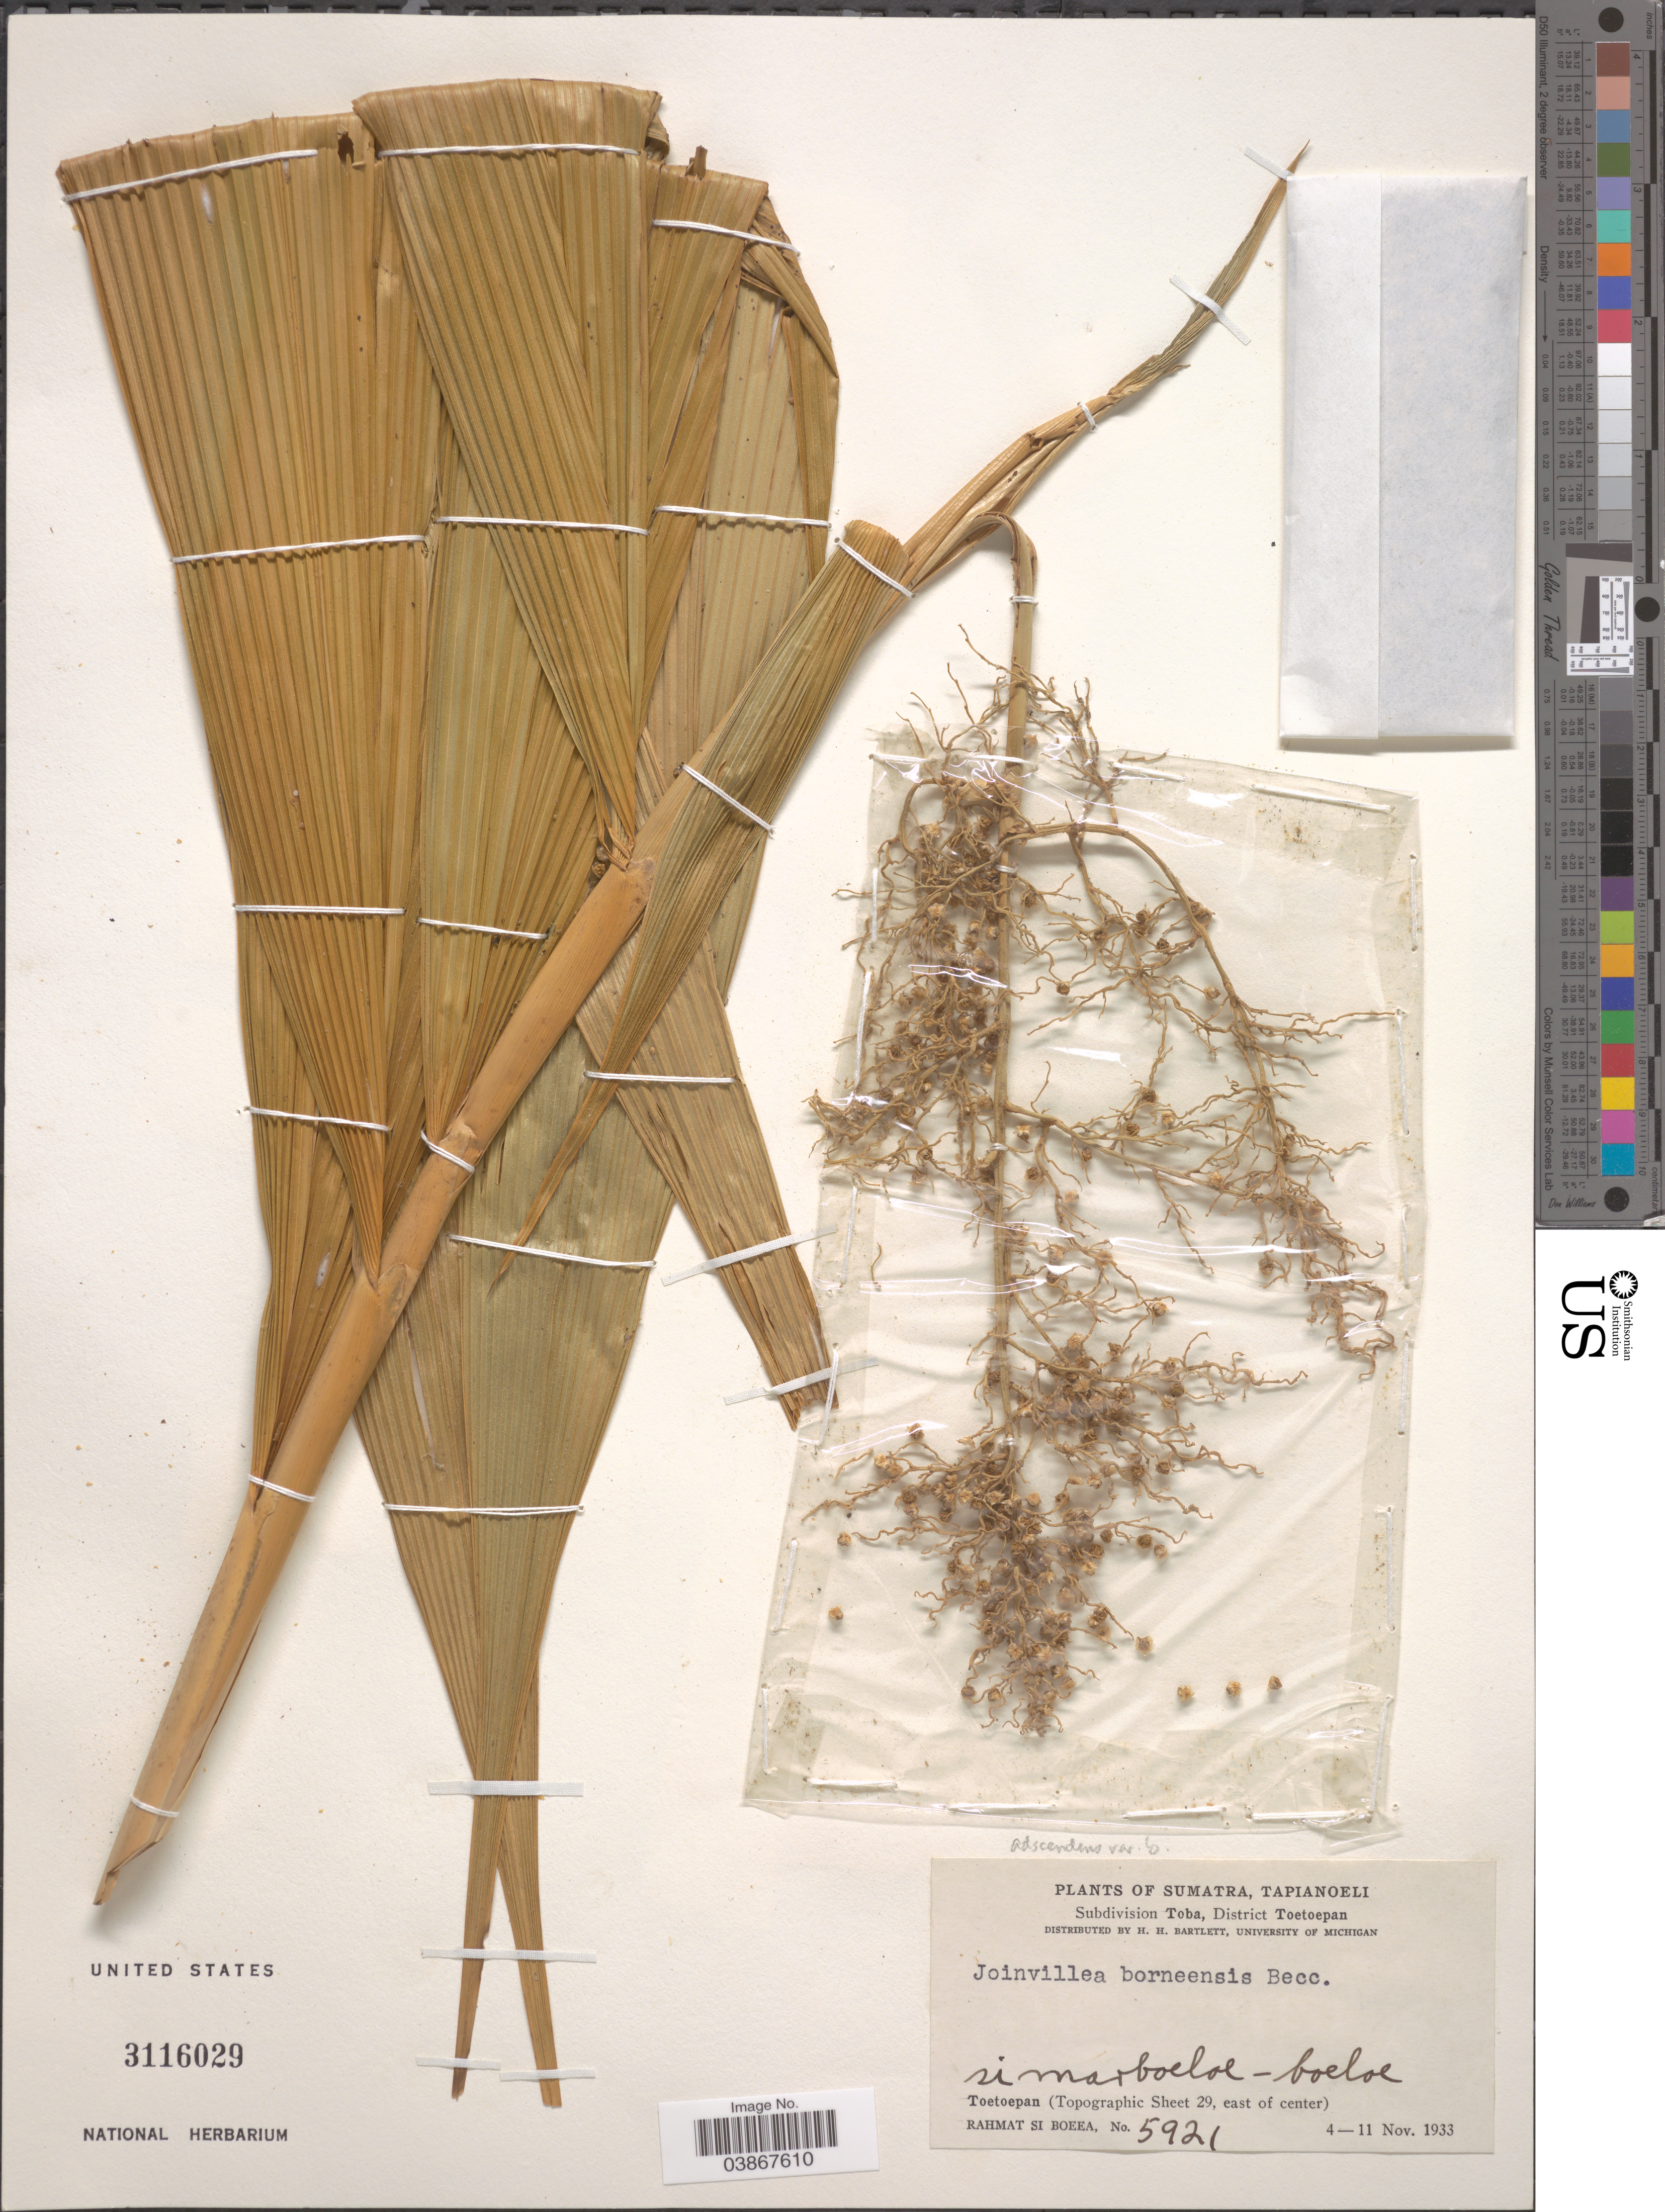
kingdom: Plantae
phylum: Tracheophyta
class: Liliopsida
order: Poales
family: Joinvilleaceae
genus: Joinvillea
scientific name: Joinvillea ascendens subsp. borneensis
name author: (Becc.) Newell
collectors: Rahmat Si Boeea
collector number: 5921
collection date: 1933-11-04/1933-11-11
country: Indonesia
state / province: Sumatra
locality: Tapianoeli. Subdivision Toba, District Toetoepan. Toetoepan (Topographic Sheet 29, east of center).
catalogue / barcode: US 3116029